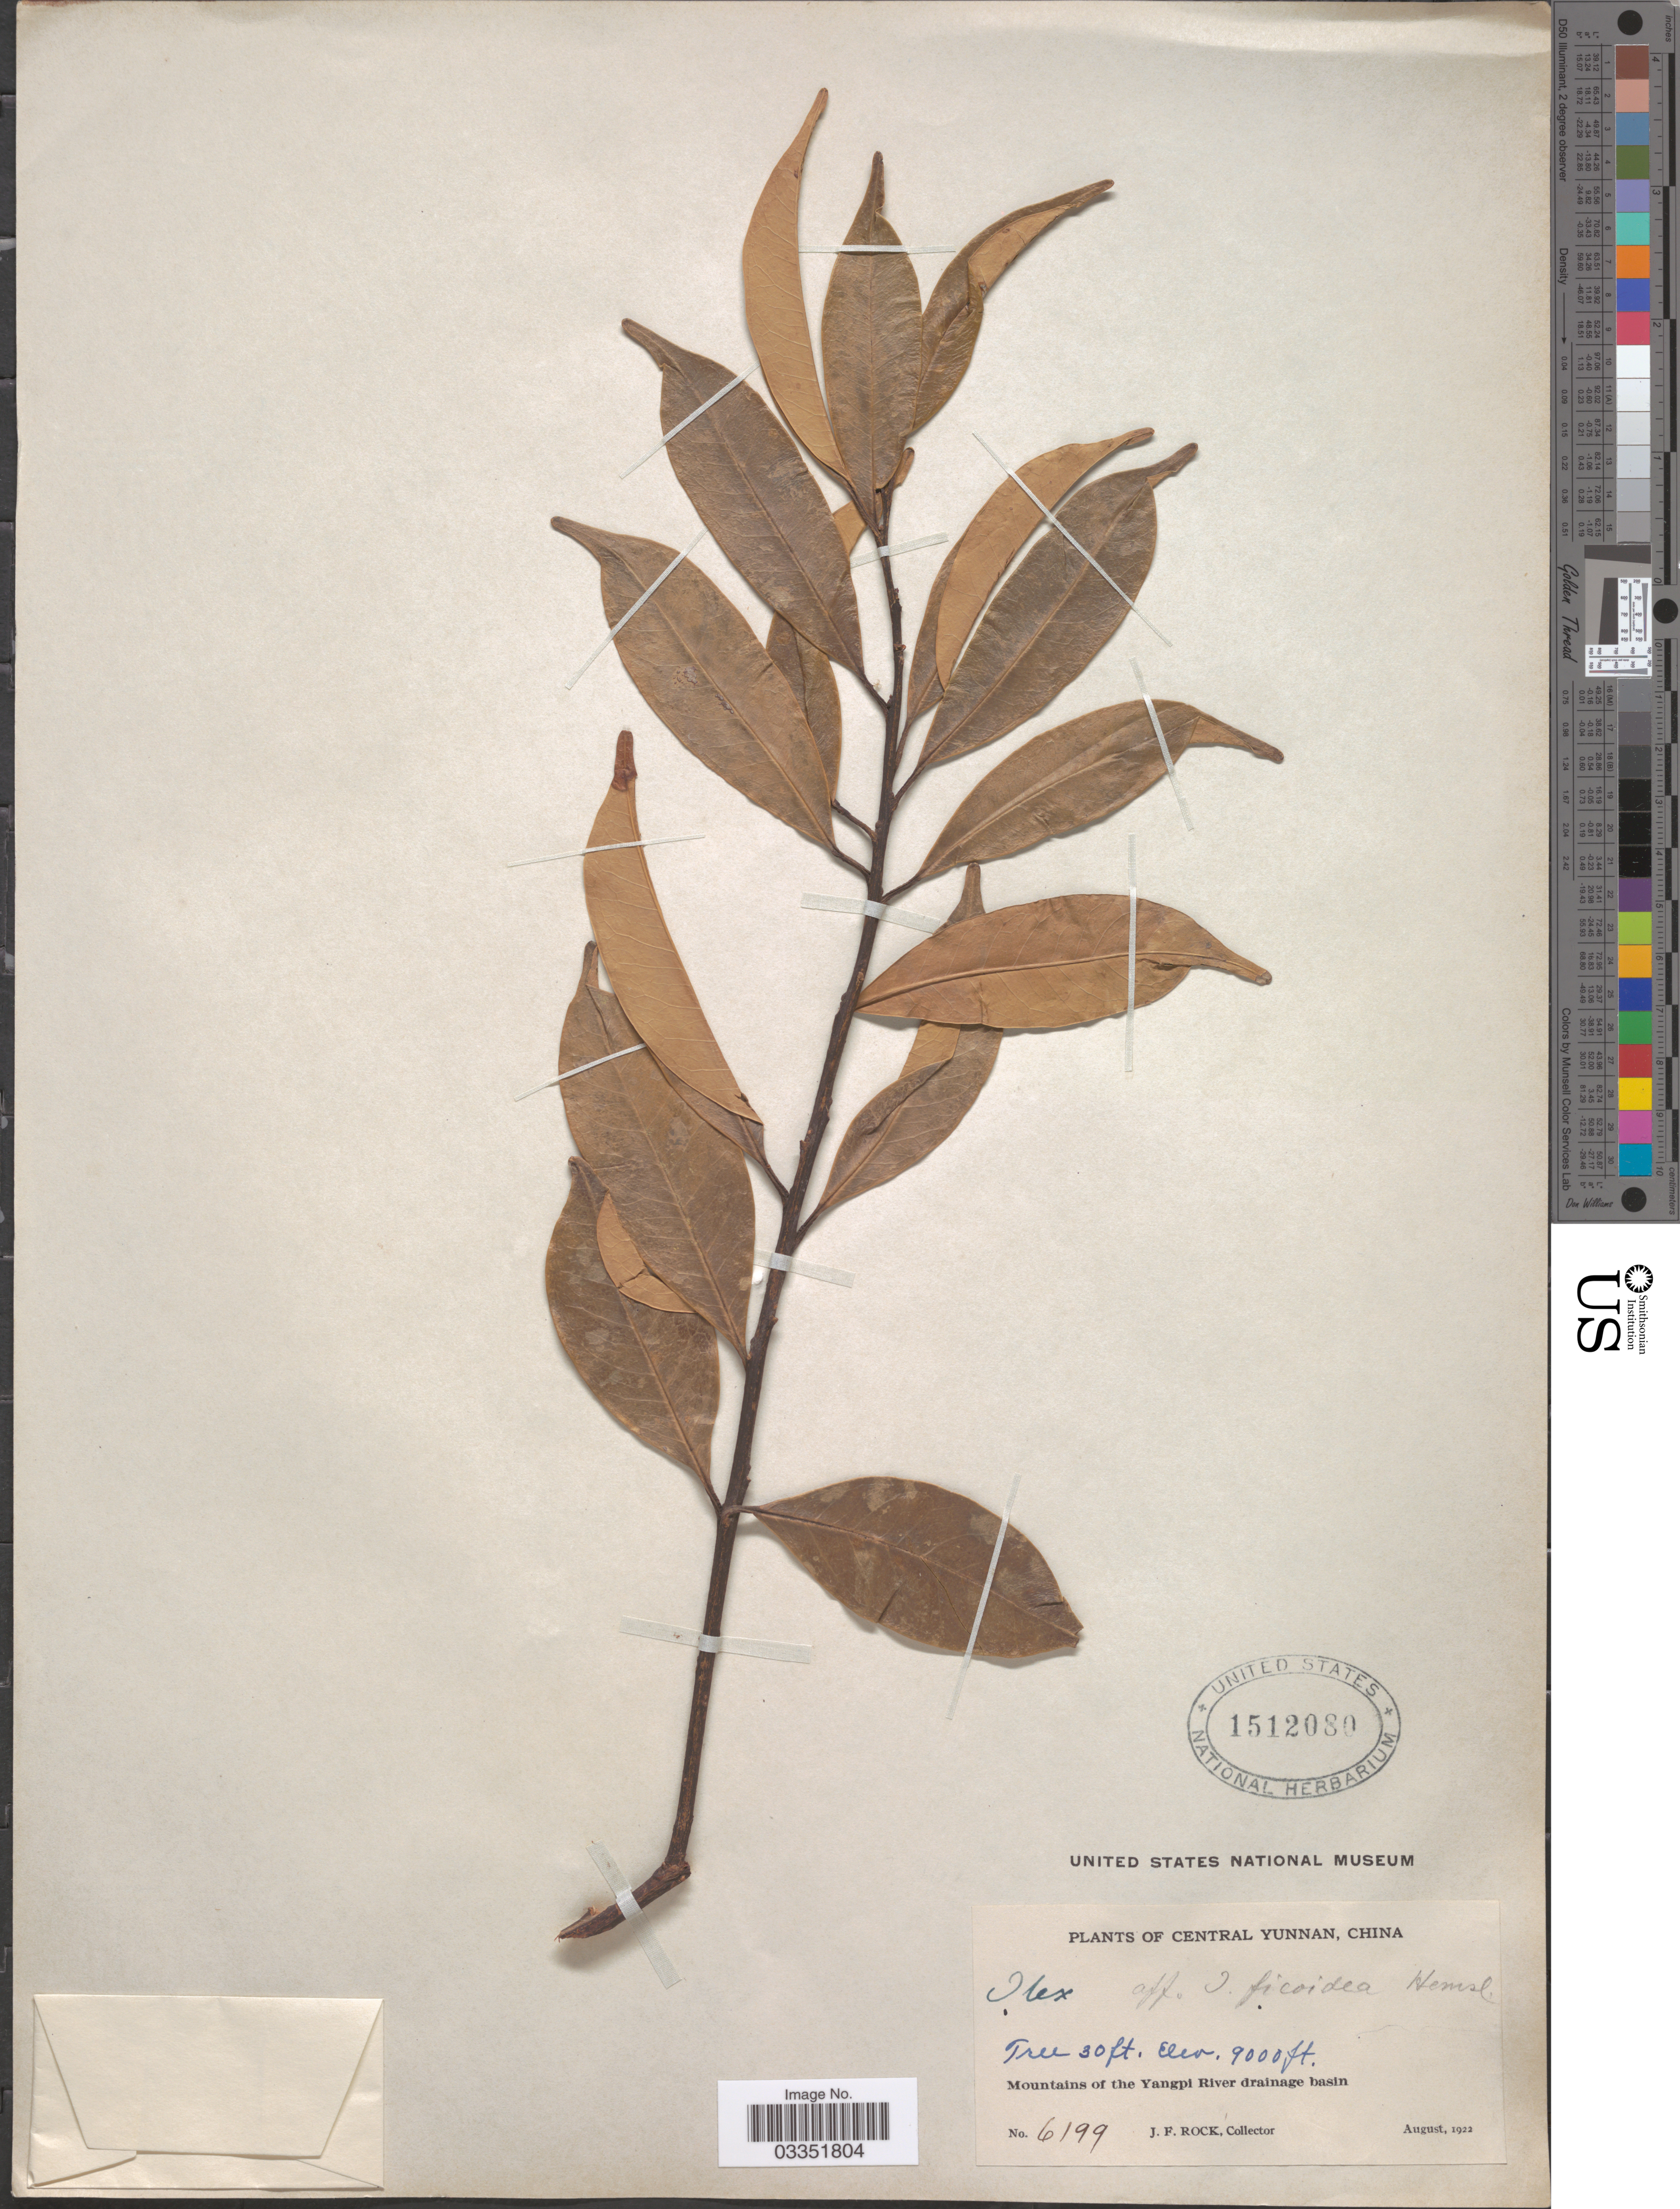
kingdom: Plantae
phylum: Tracheophyta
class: Magnoliopsida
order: Aquifoliales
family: Aquifoliaceae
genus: Ilex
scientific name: Ilex ficoidea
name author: Hemsl.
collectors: J. Rock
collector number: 6199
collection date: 1922-08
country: China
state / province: Yunnan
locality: Central Yunnan. Mountains of the Yangpi River drainage basin.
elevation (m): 2743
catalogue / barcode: US 1512080